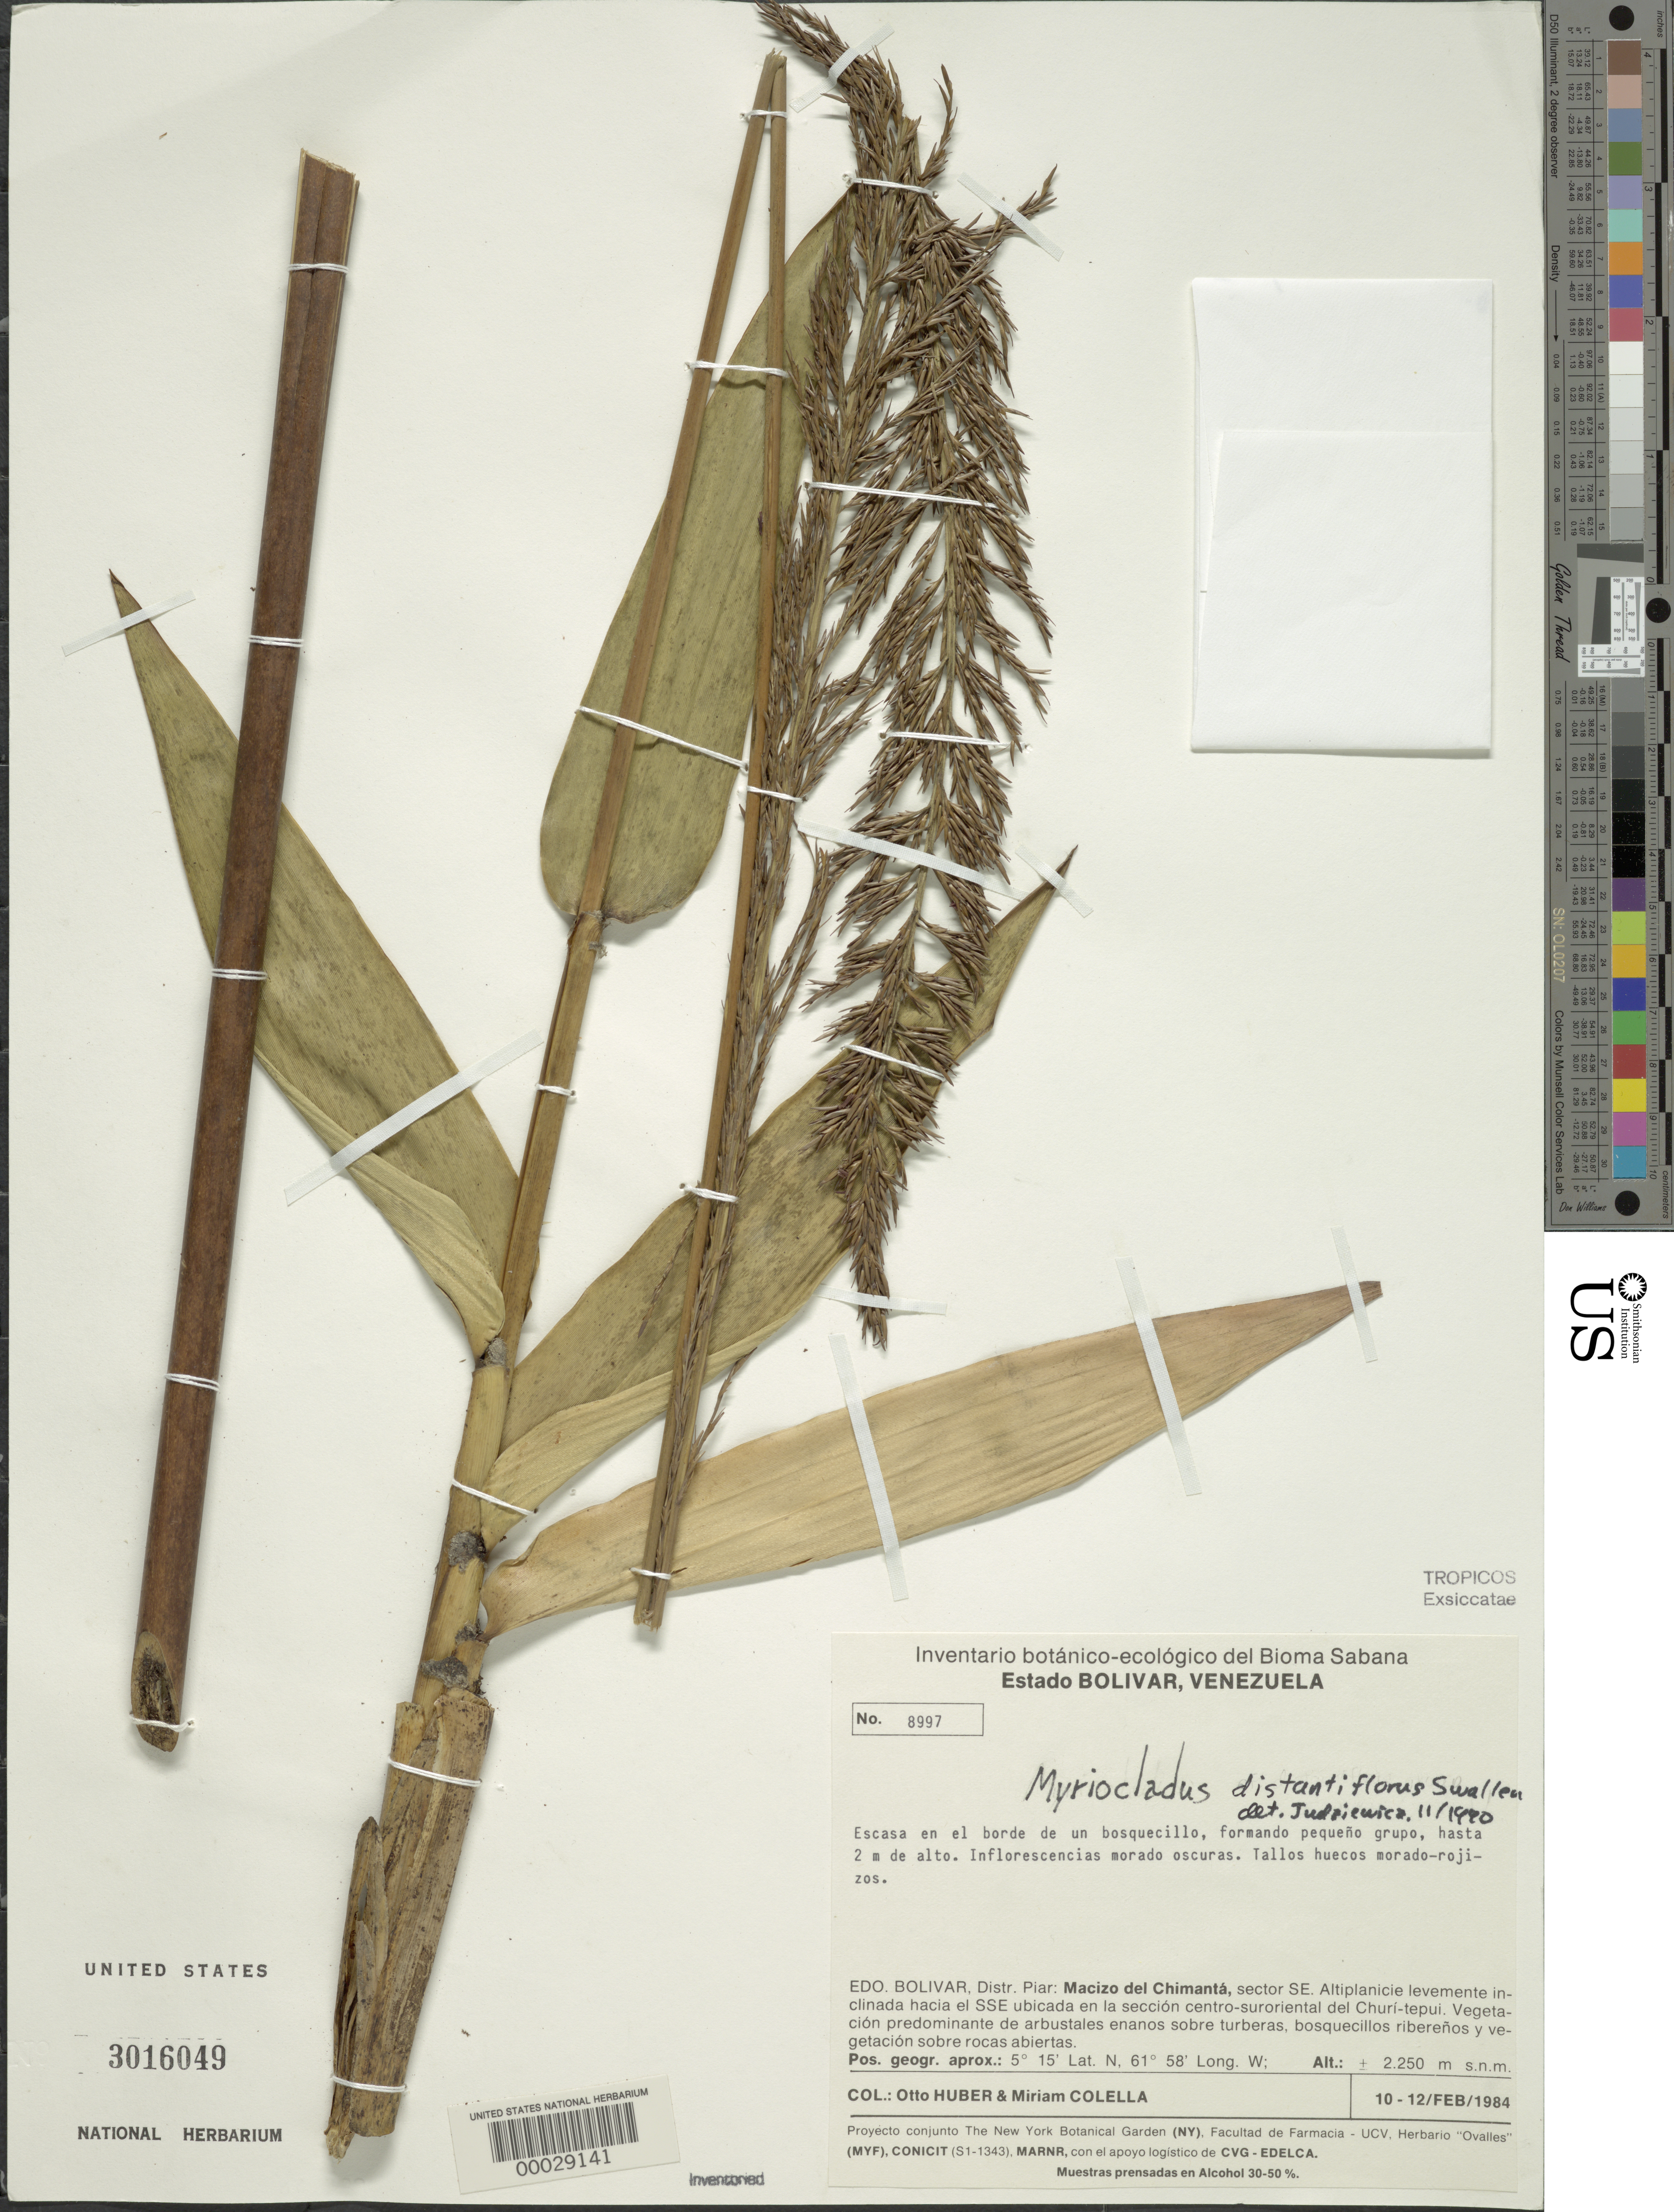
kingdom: Plantae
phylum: Tracheophyta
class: Liliopsida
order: Poales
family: Poaceae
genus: Myriocladus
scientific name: Myriocladus distantiflorus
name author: Swallen in Maguire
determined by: Judziewicz, E. J.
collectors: O. Huber & M. Colella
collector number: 8997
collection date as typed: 10 Feb 1984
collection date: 1984-02-10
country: Venezuela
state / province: Bolivar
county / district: Piar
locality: Macizo del chimanta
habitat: Bosquecillos riberenos y vegetacion sobre rocas abiertas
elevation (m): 2250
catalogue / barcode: US 3016049